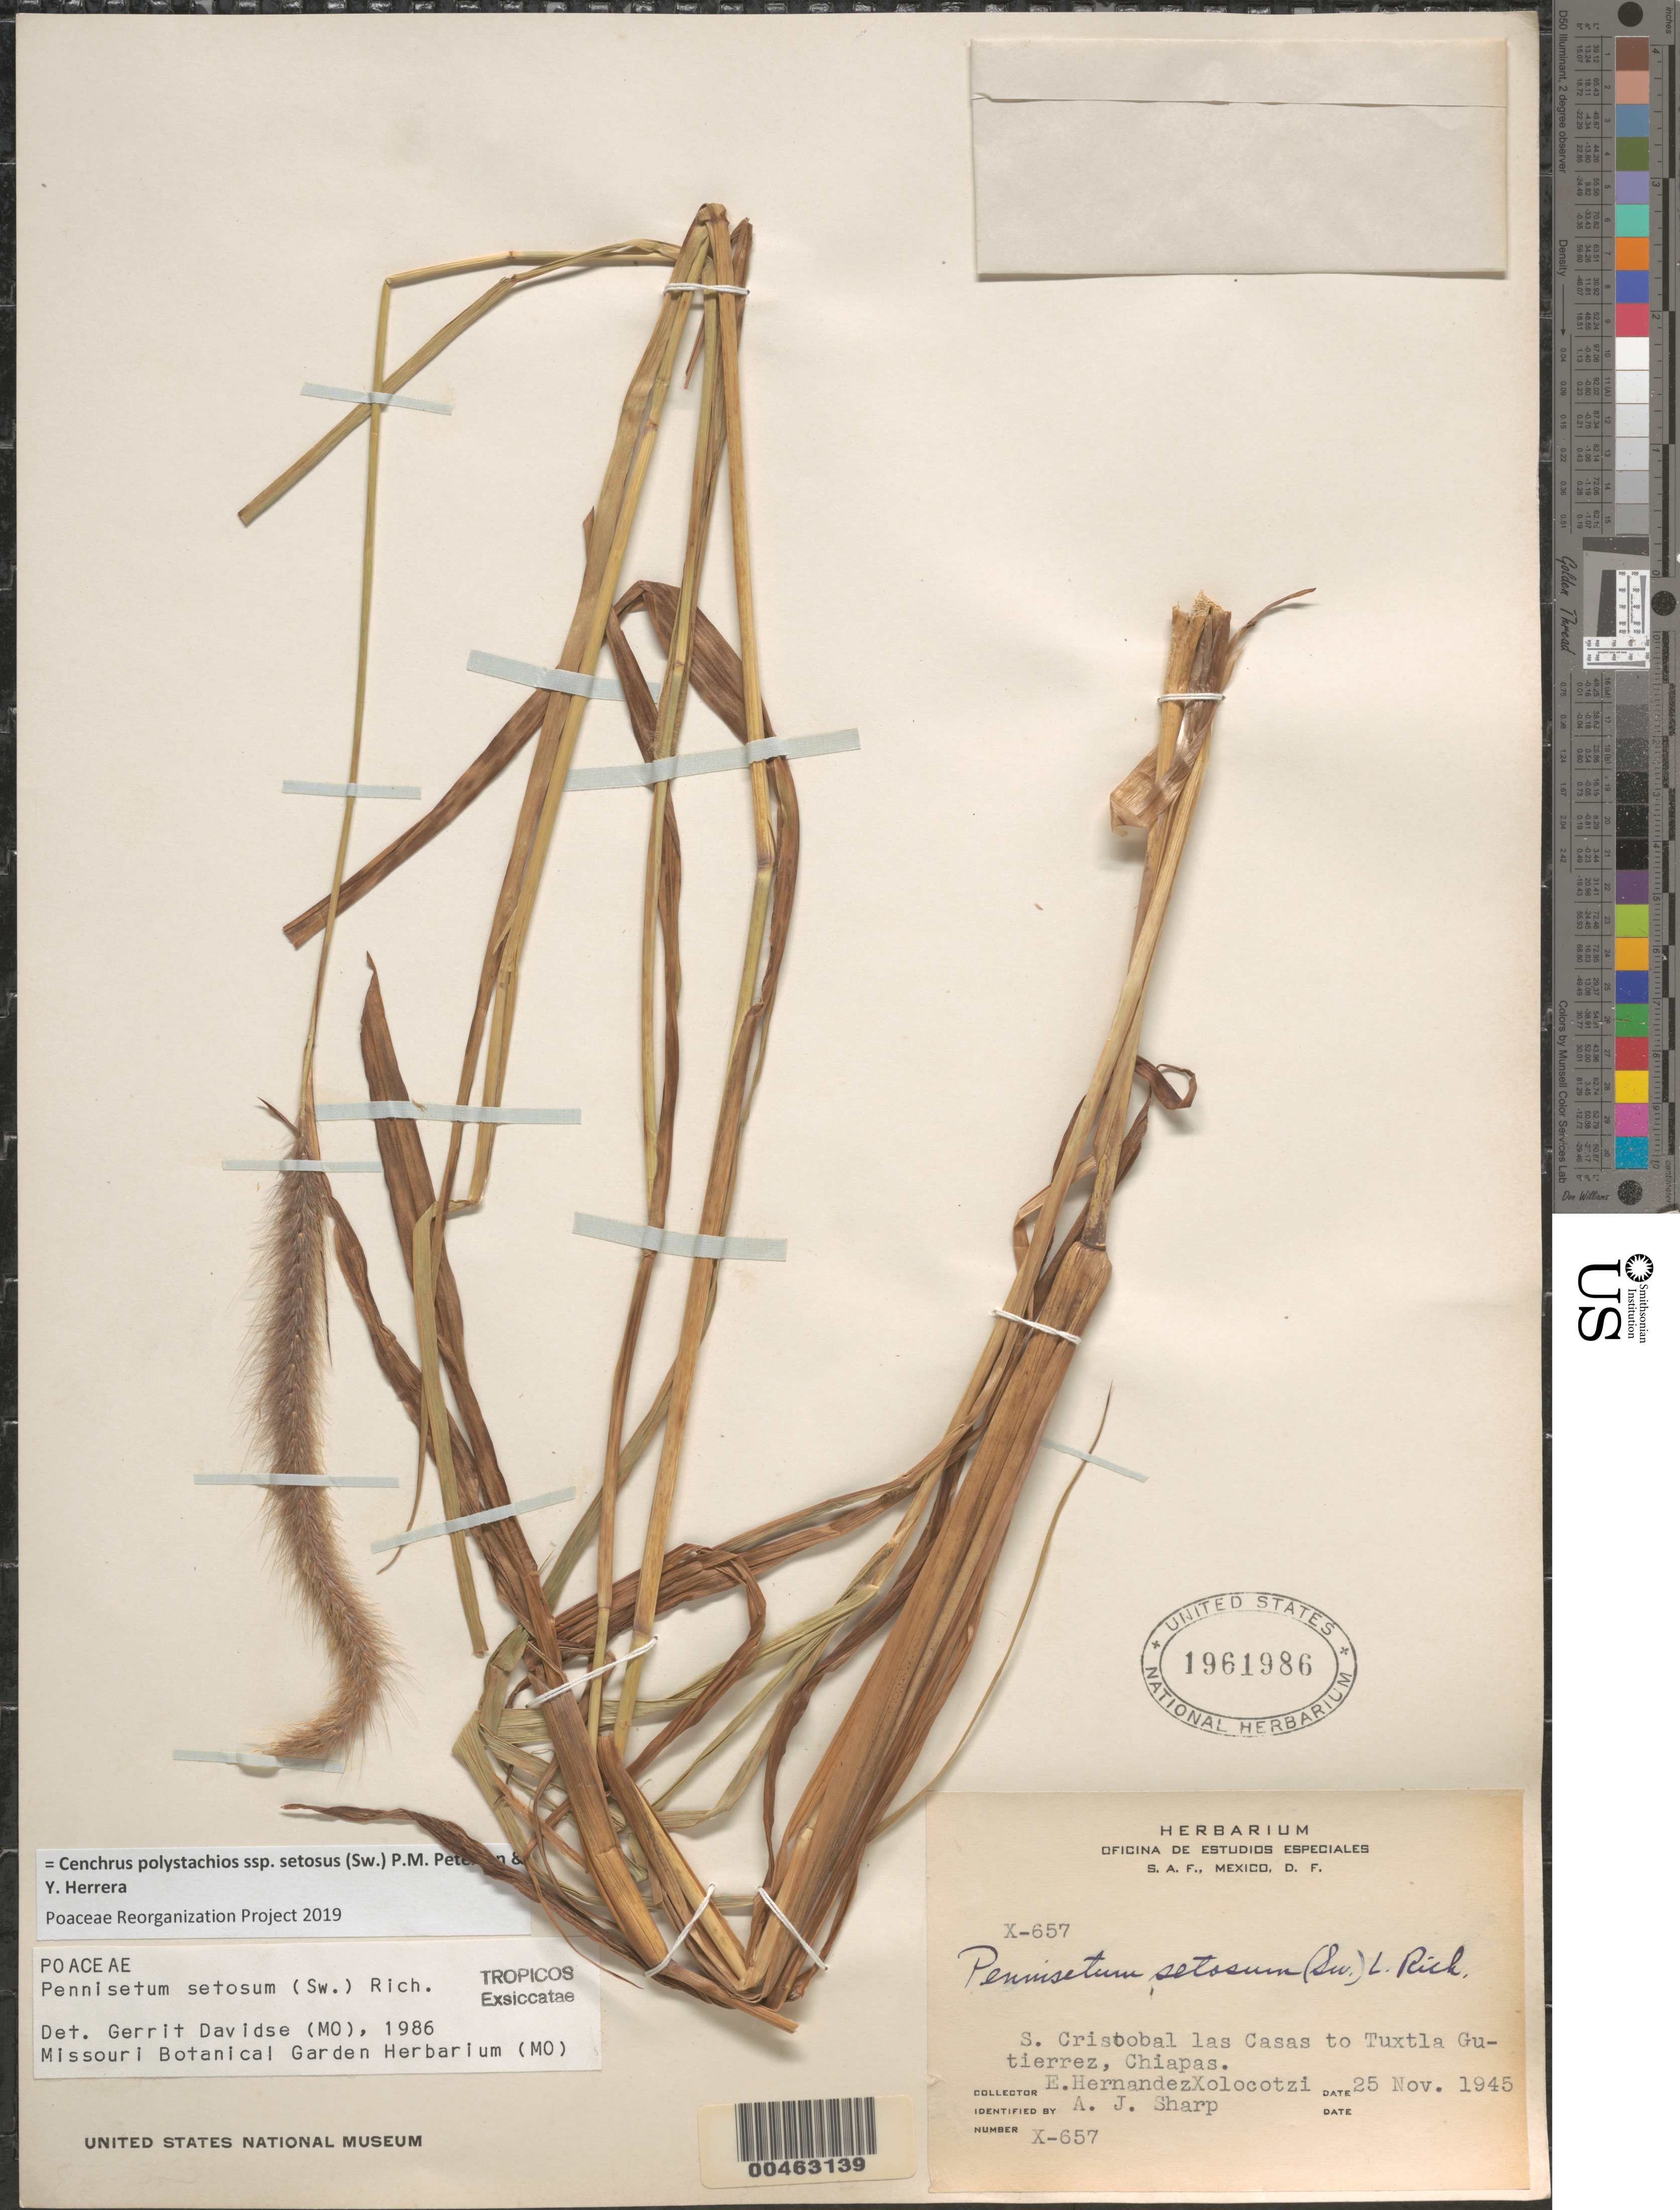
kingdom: Plantae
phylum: Tracheophyta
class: Liliopsida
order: Poales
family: Poaceae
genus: Cenchrus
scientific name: Cenchrus polystachios subsp. setosus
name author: (Sw.) P.M. Peterson & Y. Herrera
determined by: Poaceae Reorganization Project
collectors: E. I. Hernández-X. & A. J. Sharp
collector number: X-657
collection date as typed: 25 Nov 1945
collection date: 1945-11-25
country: Mexico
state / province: Chiapas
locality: San Cristobal las Casas to Tuxtla Gutierrez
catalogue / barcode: US 1961986